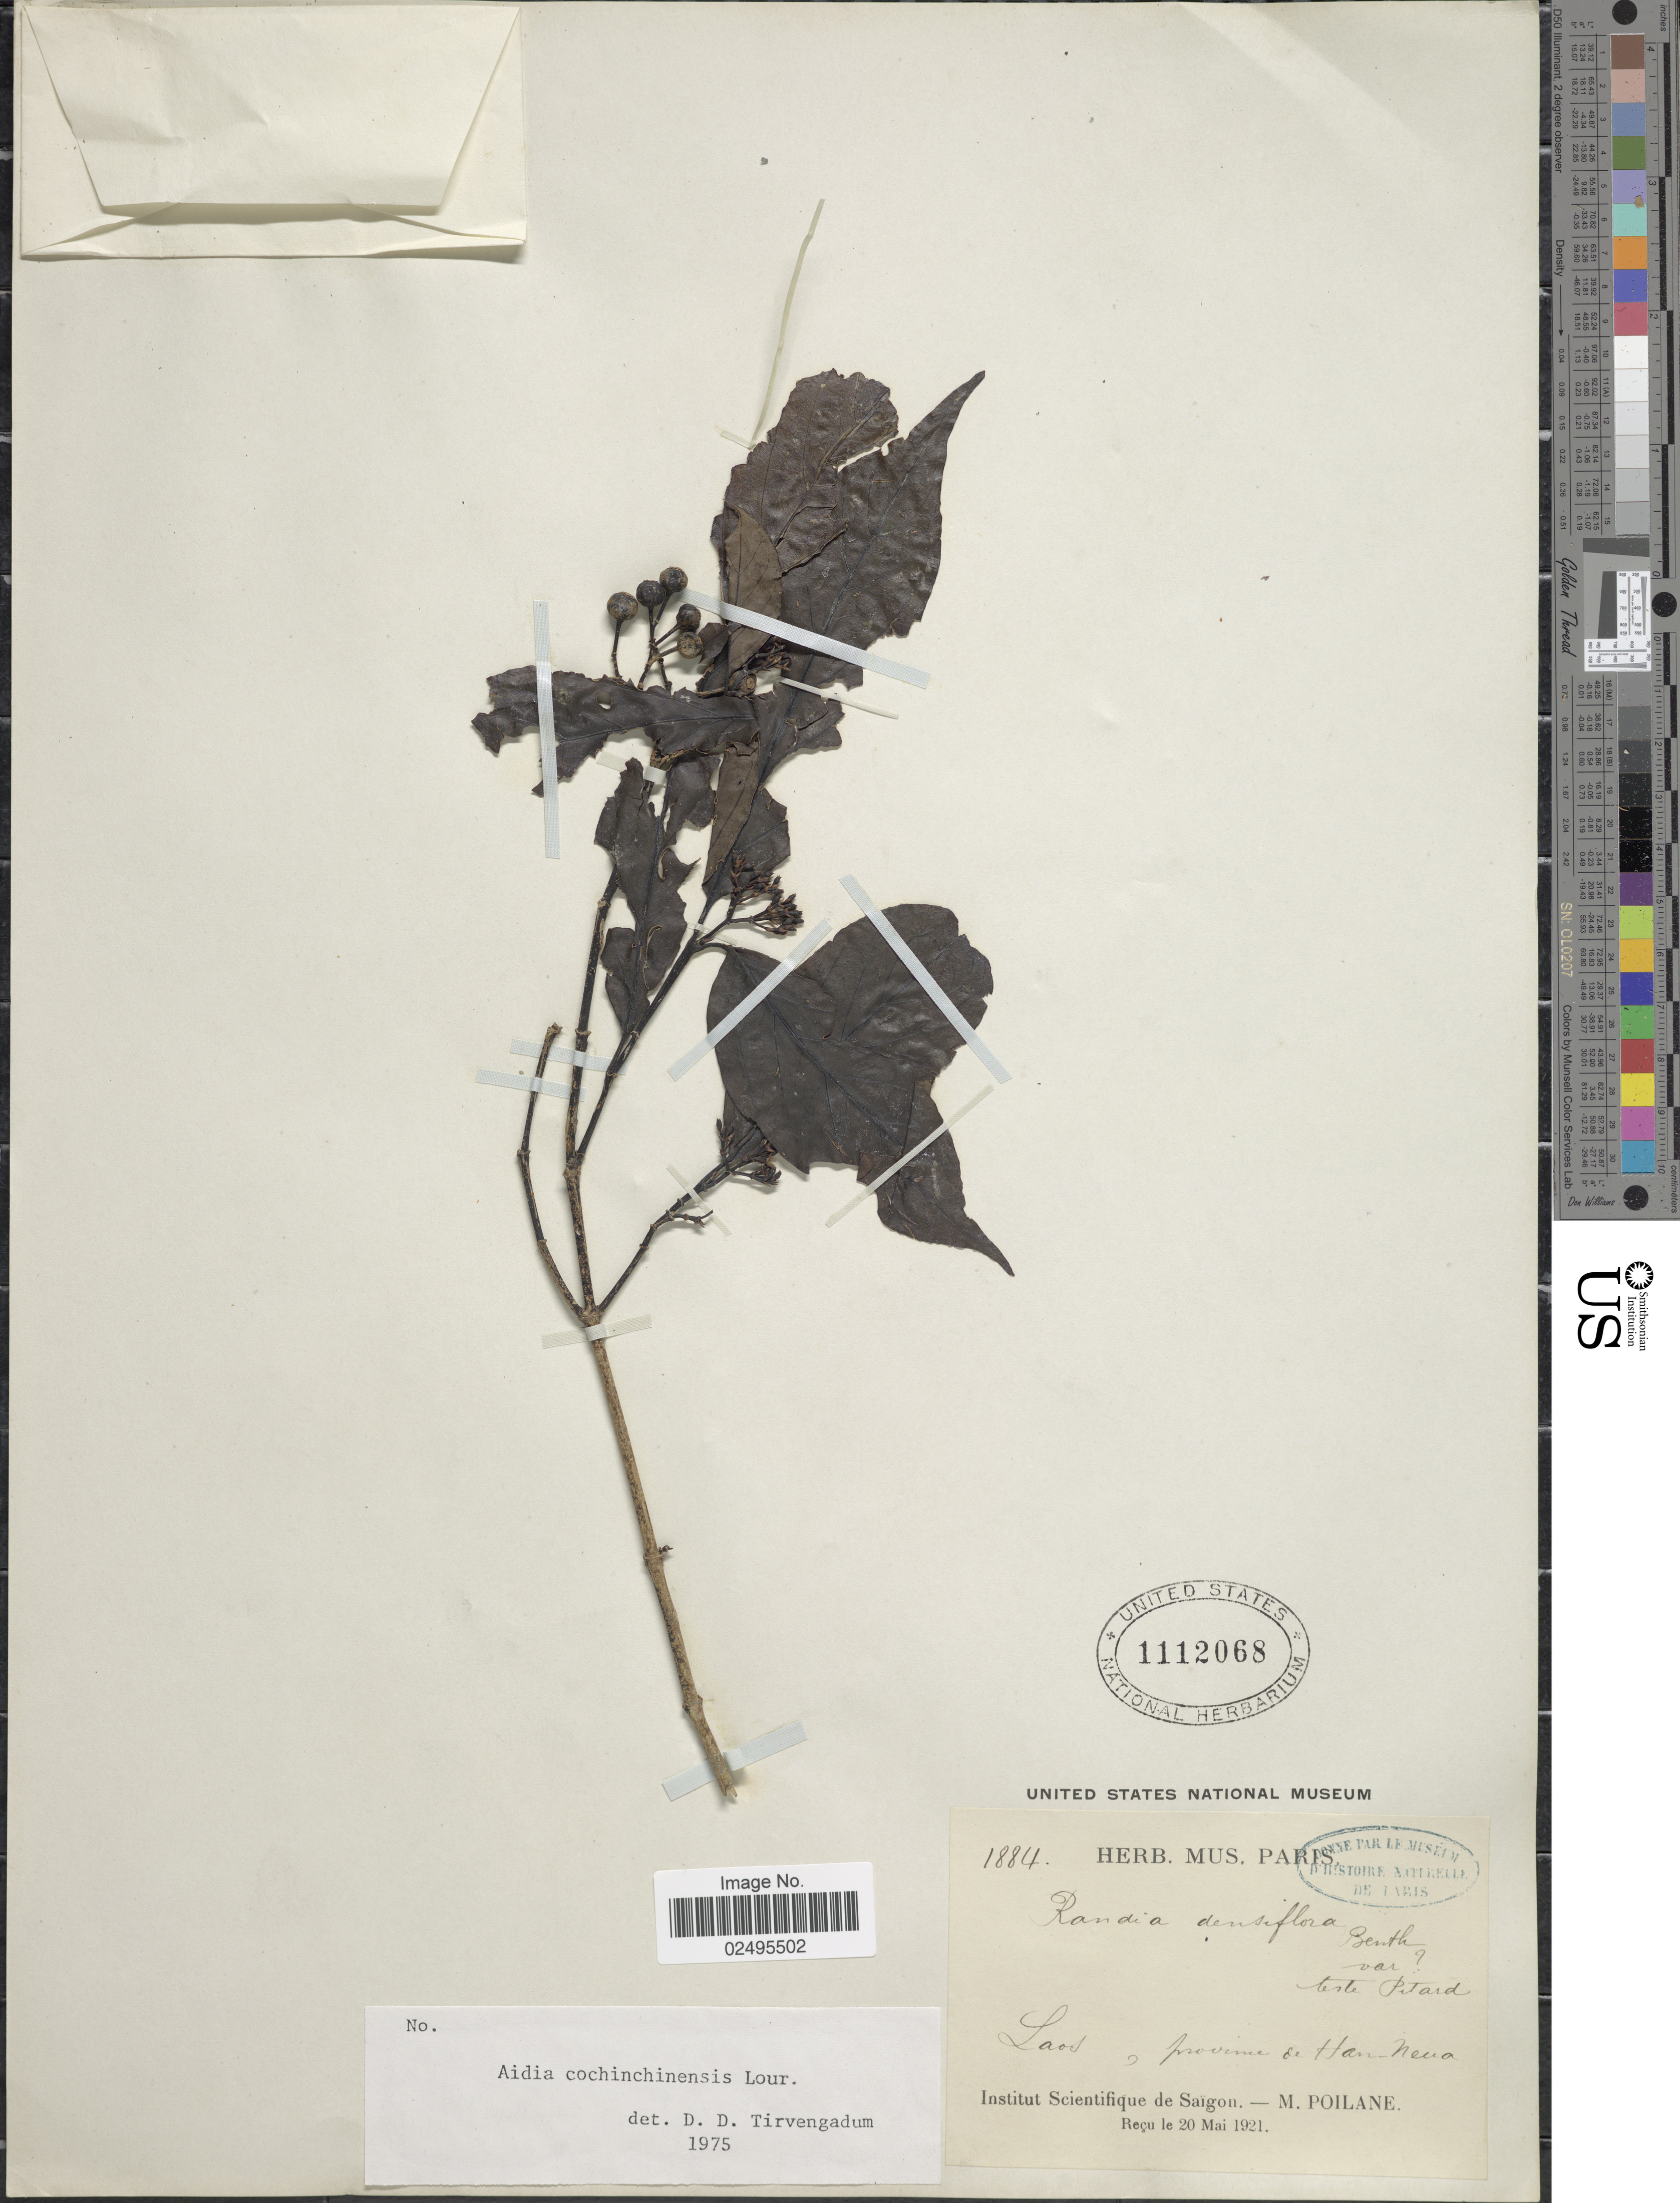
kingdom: Plantae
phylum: Tracheophyta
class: Magnoliopsida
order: Gentianales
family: Rubiaceae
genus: Aidia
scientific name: Aidia densiflora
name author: (Wall.) Masam.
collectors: M. Poilane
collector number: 1884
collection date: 1921-05-20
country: Laos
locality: Laos, province de Han-neua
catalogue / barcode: US 1112068